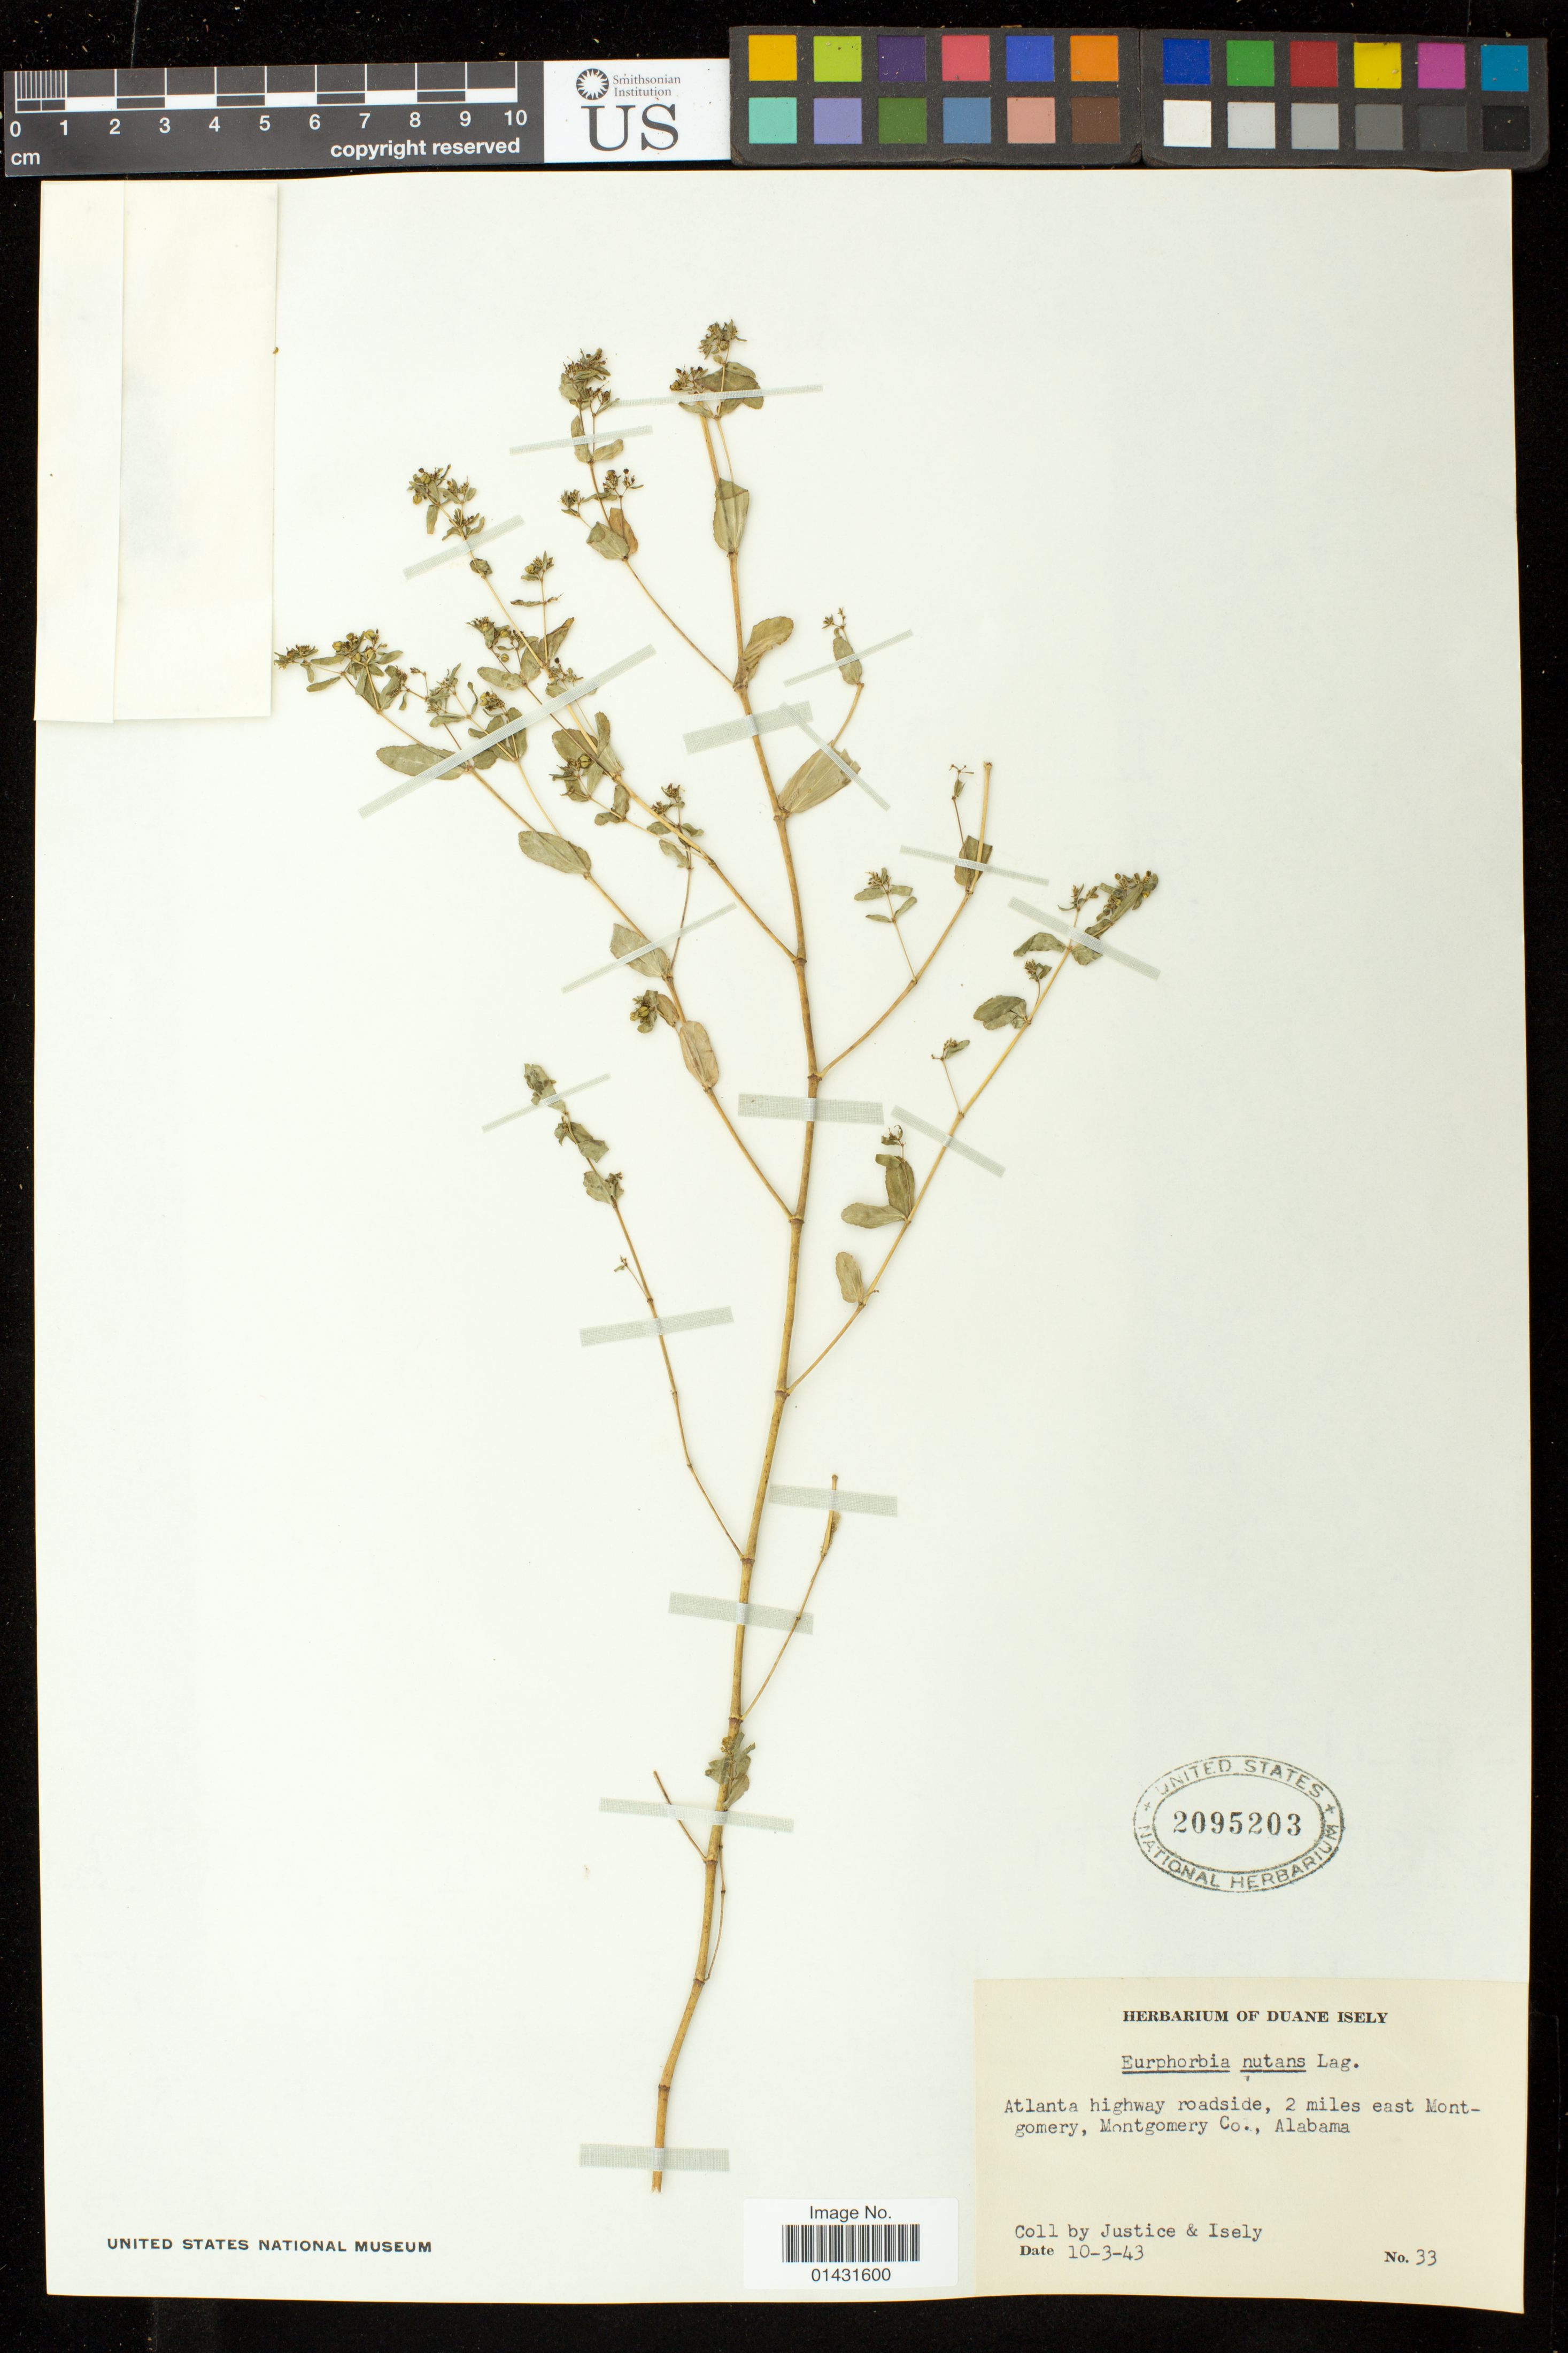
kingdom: Plantae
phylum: Tracheophyta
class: Magnoliopsida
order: Malpighiales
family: Euphorbiaceae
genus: Euphorbia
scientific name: Euphorbia hypericifolia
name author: L.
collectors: Justice & D. Isely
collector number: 33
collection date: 1943-10-03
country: United States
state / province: Alabama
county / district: Montgomery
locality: Atlanta highway roadside, 2 miles east Montgomery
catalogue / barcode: US 2095203